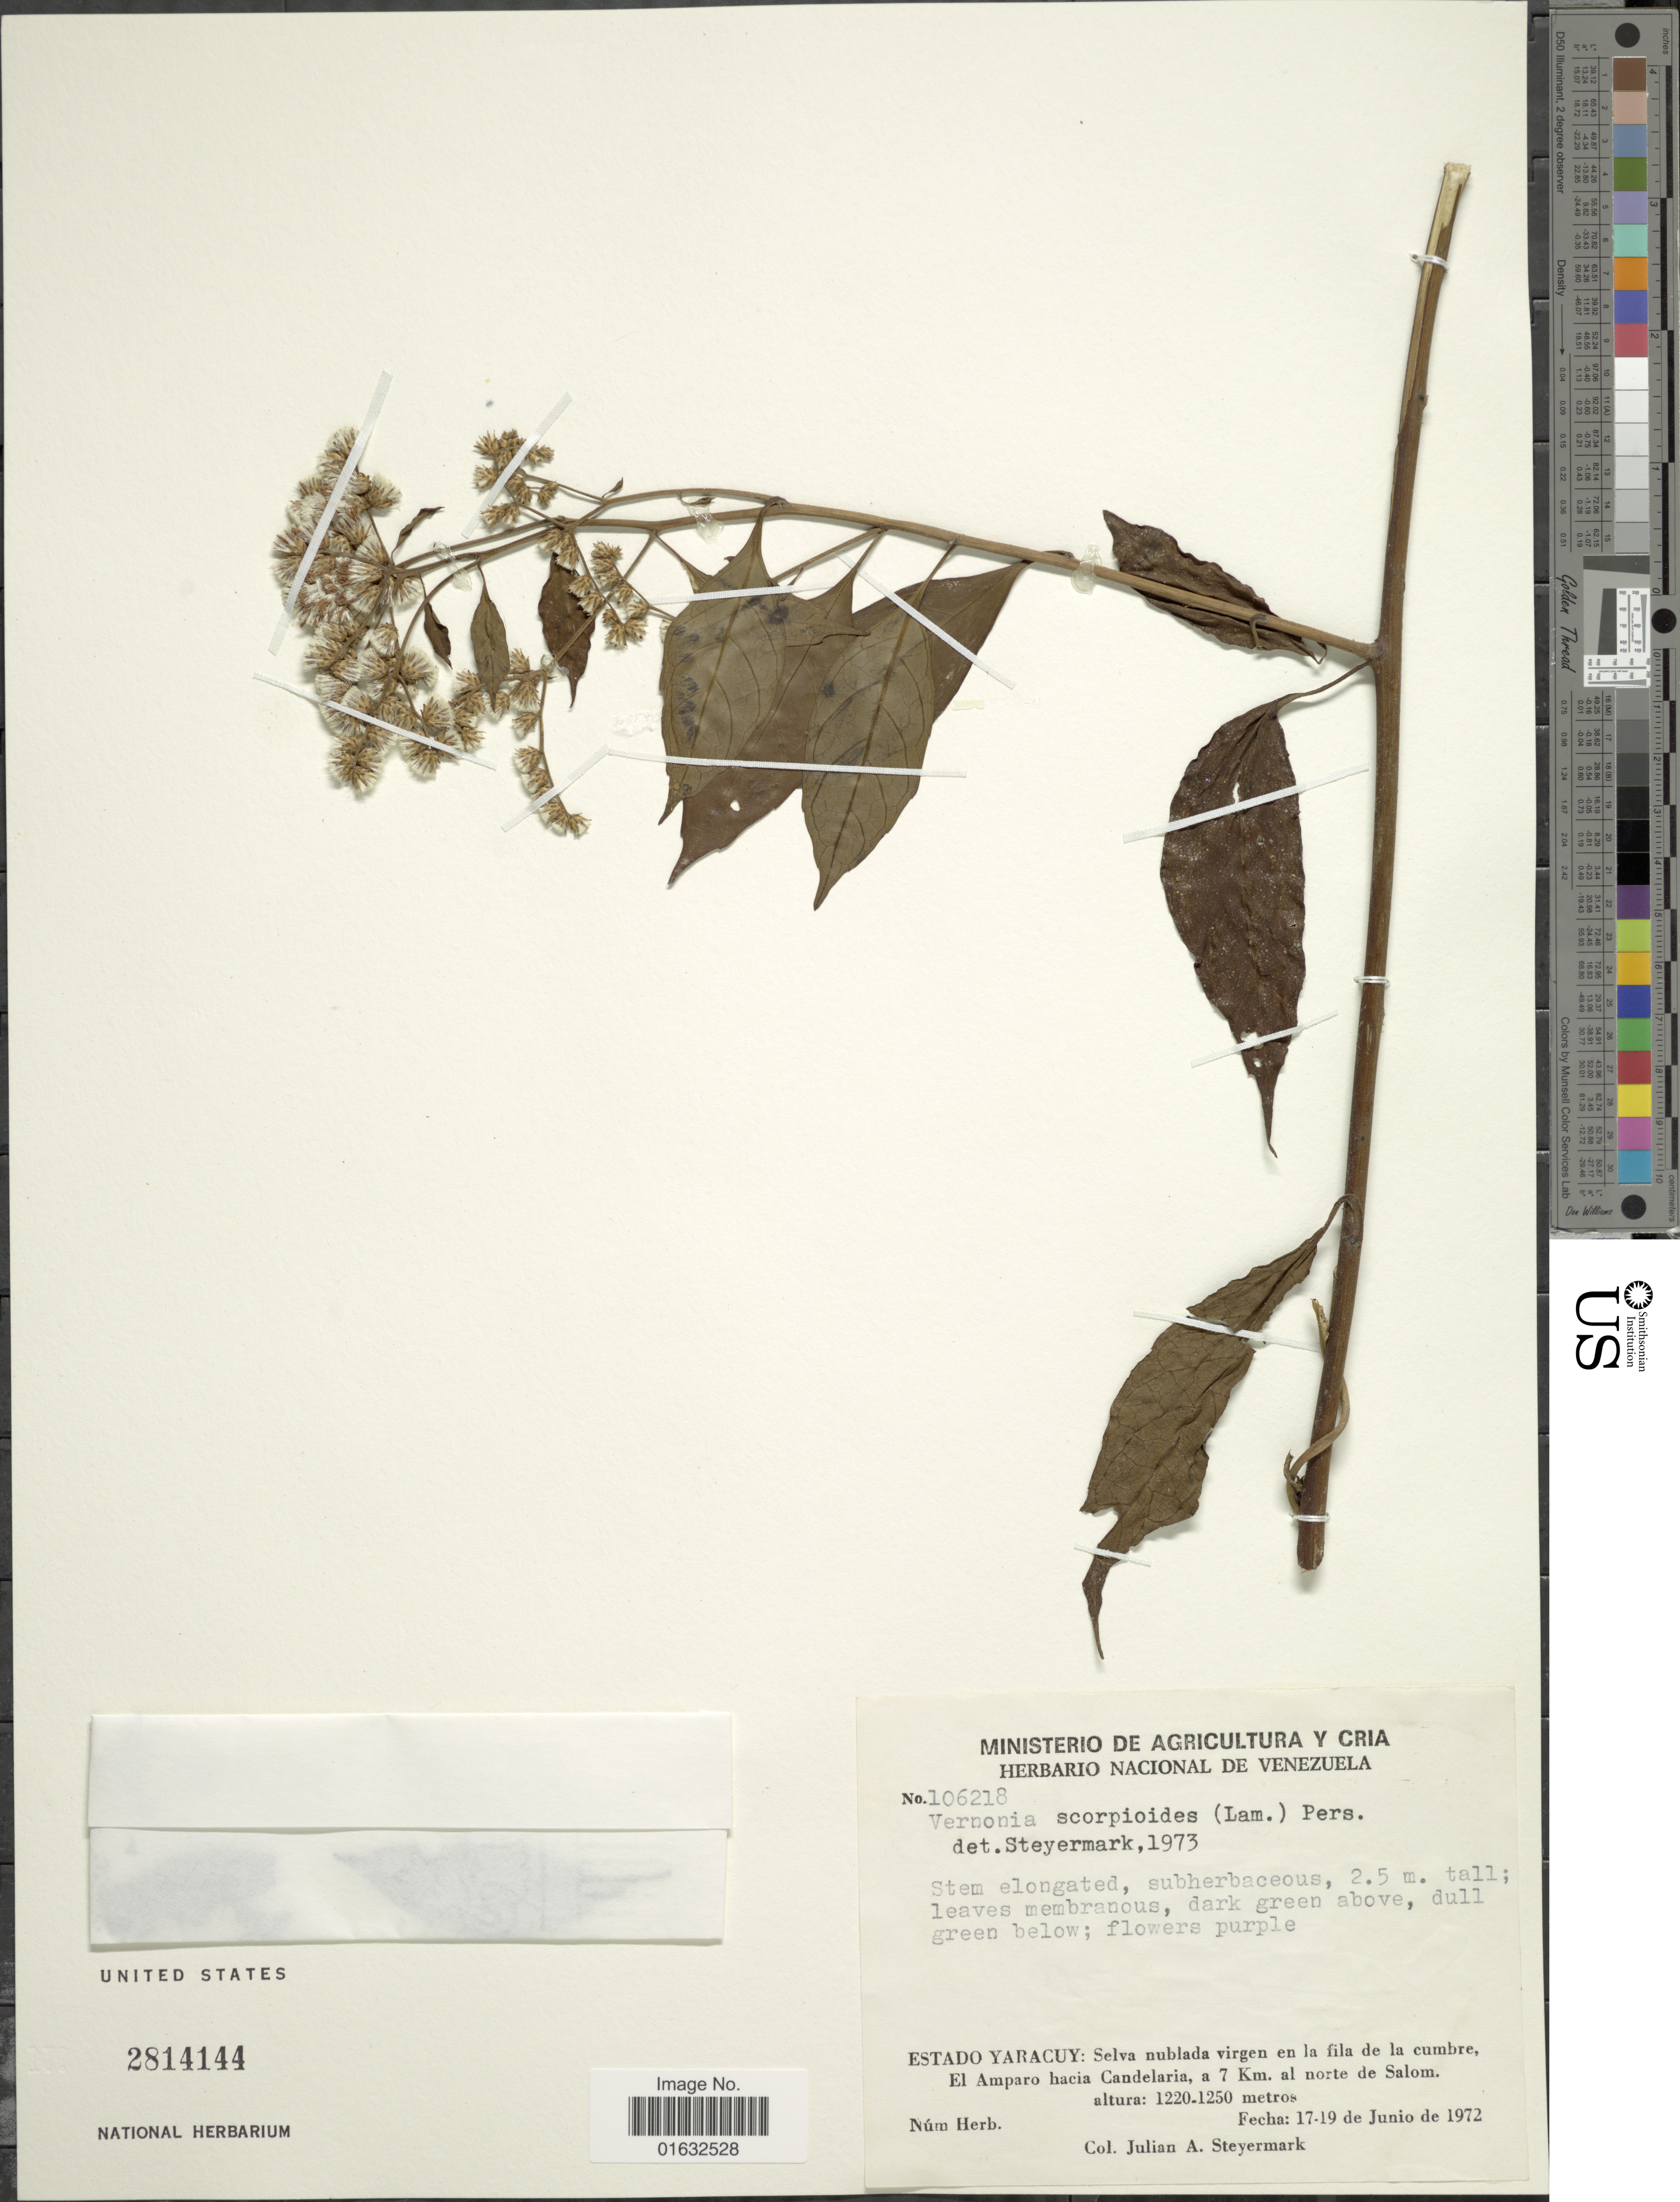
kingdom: Plantae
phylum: Tracheophyta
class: Magnoliopsida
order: Asterales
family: Asteraceae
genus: Cyrtocymura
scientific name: Cyrtocymura scorpioides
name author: (Lam.) H. Rob.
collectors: J. Steyermark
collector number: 106218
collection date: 1972-06-17/1972-06-19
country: Venezuela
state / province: Yaracuy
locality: Selva nublada virgen en la fila de la cumbre, El Amparo hacia Candelaria, a 7 Km. al norte de Salom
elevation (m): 1220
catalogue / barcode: US 2814144